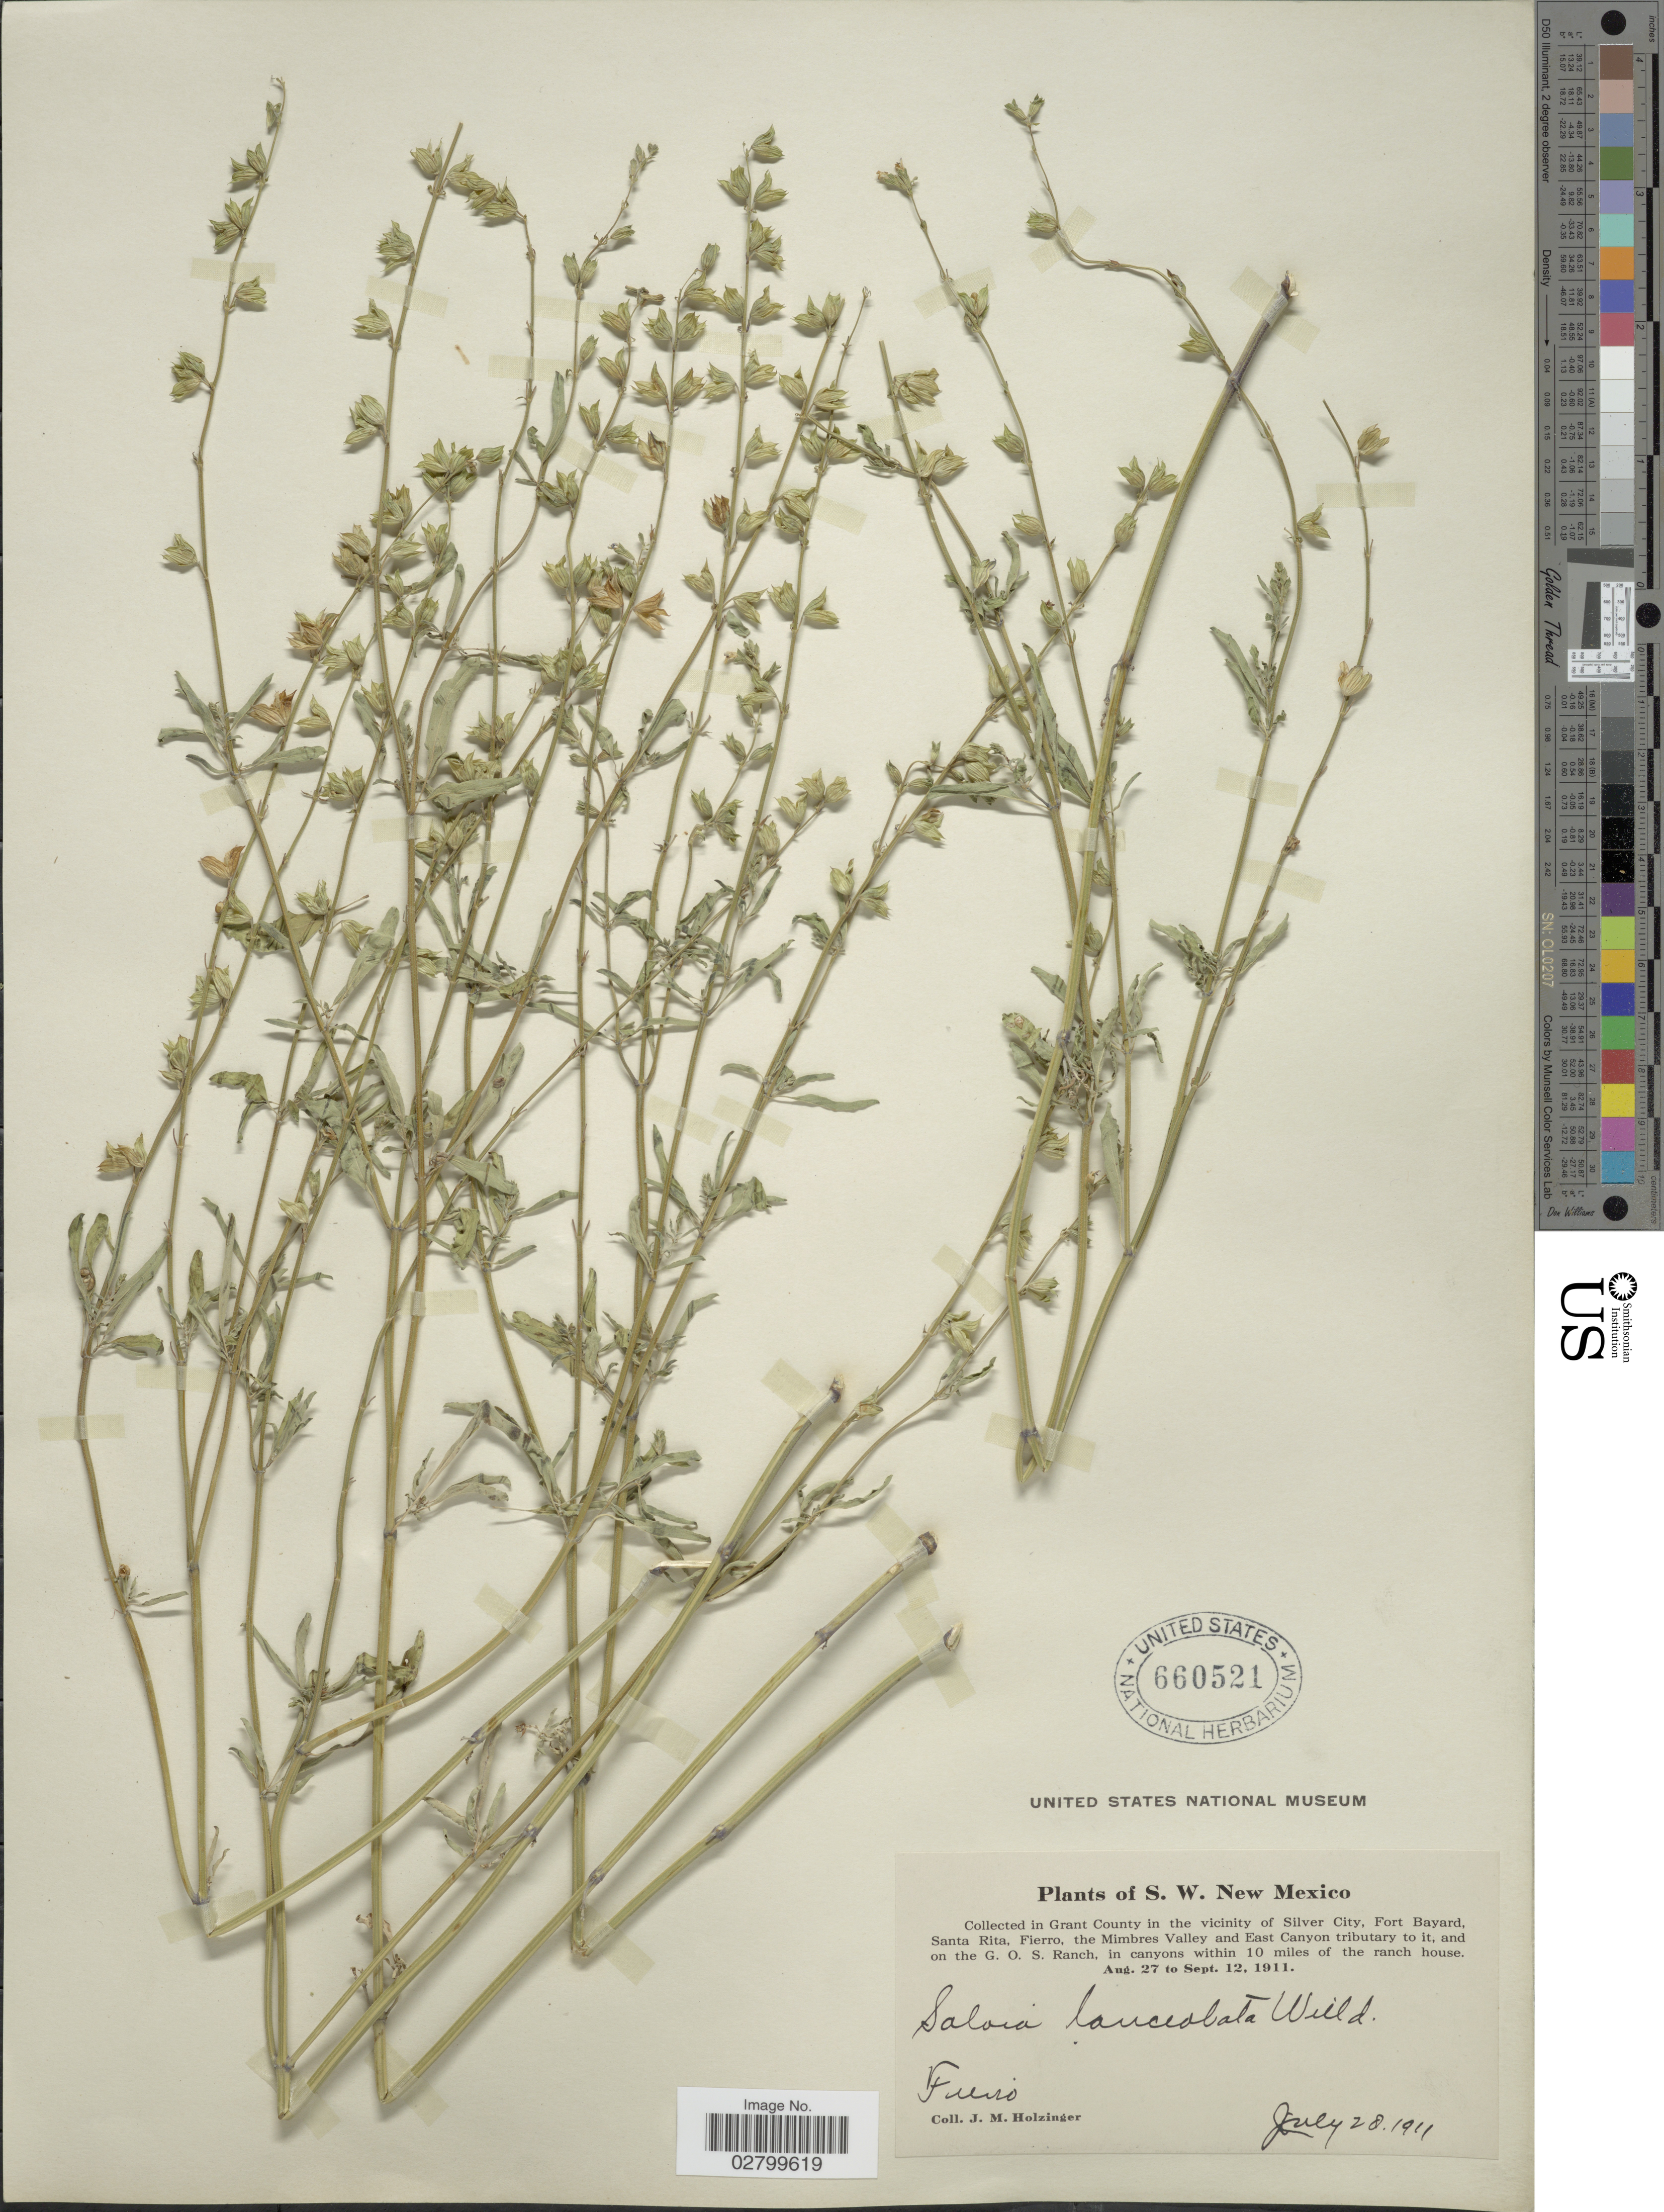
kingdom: Plantae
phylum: Tracheophyta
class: Magnoliopsida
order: Lamiales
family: Lamiaceae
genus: Salvia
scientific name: Salvia lanceolata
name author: Brouss.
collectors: J. M. Holzinger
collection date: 1911-07-28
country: United States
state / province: New Mexico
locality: S.W. New Mexico. In Grant County in the vicinity of Silver City, Fort Bayard, Santa Rita, Fierro, the Mimbres Valley and East Canyon tributary to it, and on the G.O.S. Ranch, in canyons within 10 miles of the ranch house. Fierro.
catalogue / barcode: US 660521